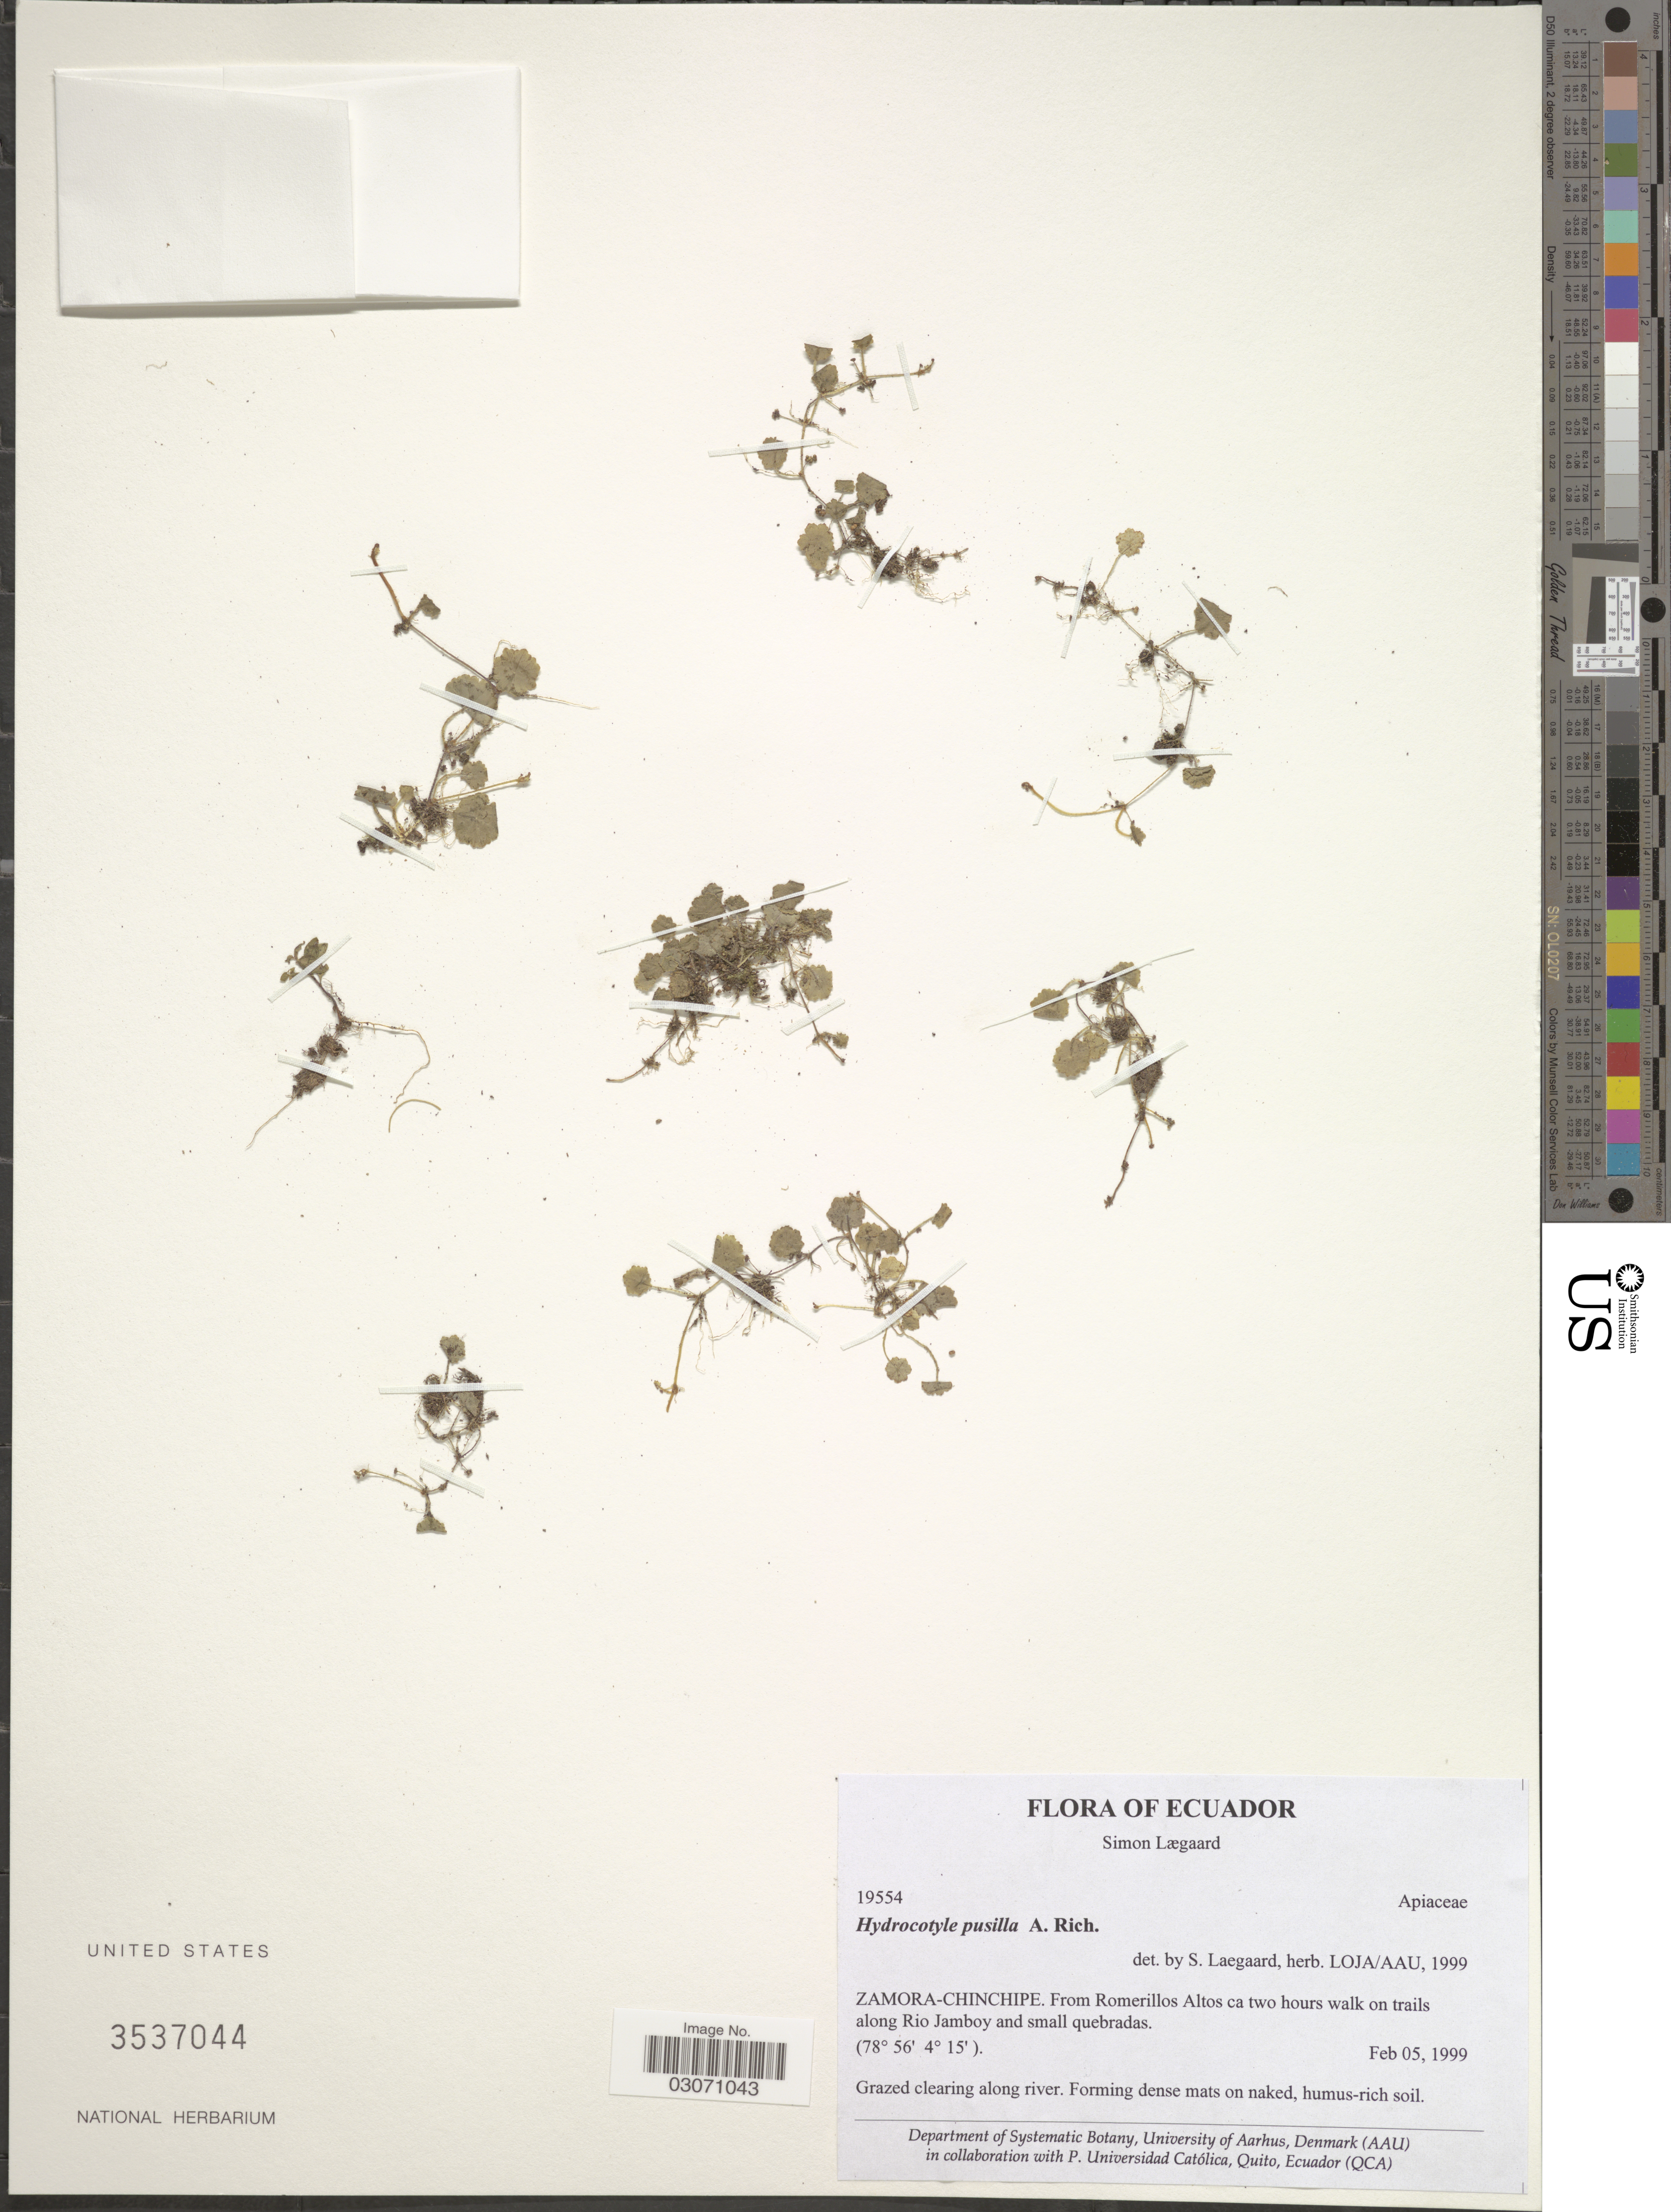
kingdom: Plantae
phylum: Tracheophyta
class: Magnoliopsida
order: Apiales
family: Araliaceae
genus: Hydrocotyle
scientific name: Hydrocotyle pusilla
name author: A. Rich.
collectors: S. Lægaard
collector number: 19554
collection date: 1999-02-05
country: Ecuador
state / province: Zamora-Chinchipe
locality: From Romerillos Altos ca two hours walk on trails along Rio Jamboy and small quebradas.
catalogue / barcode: US 3537044